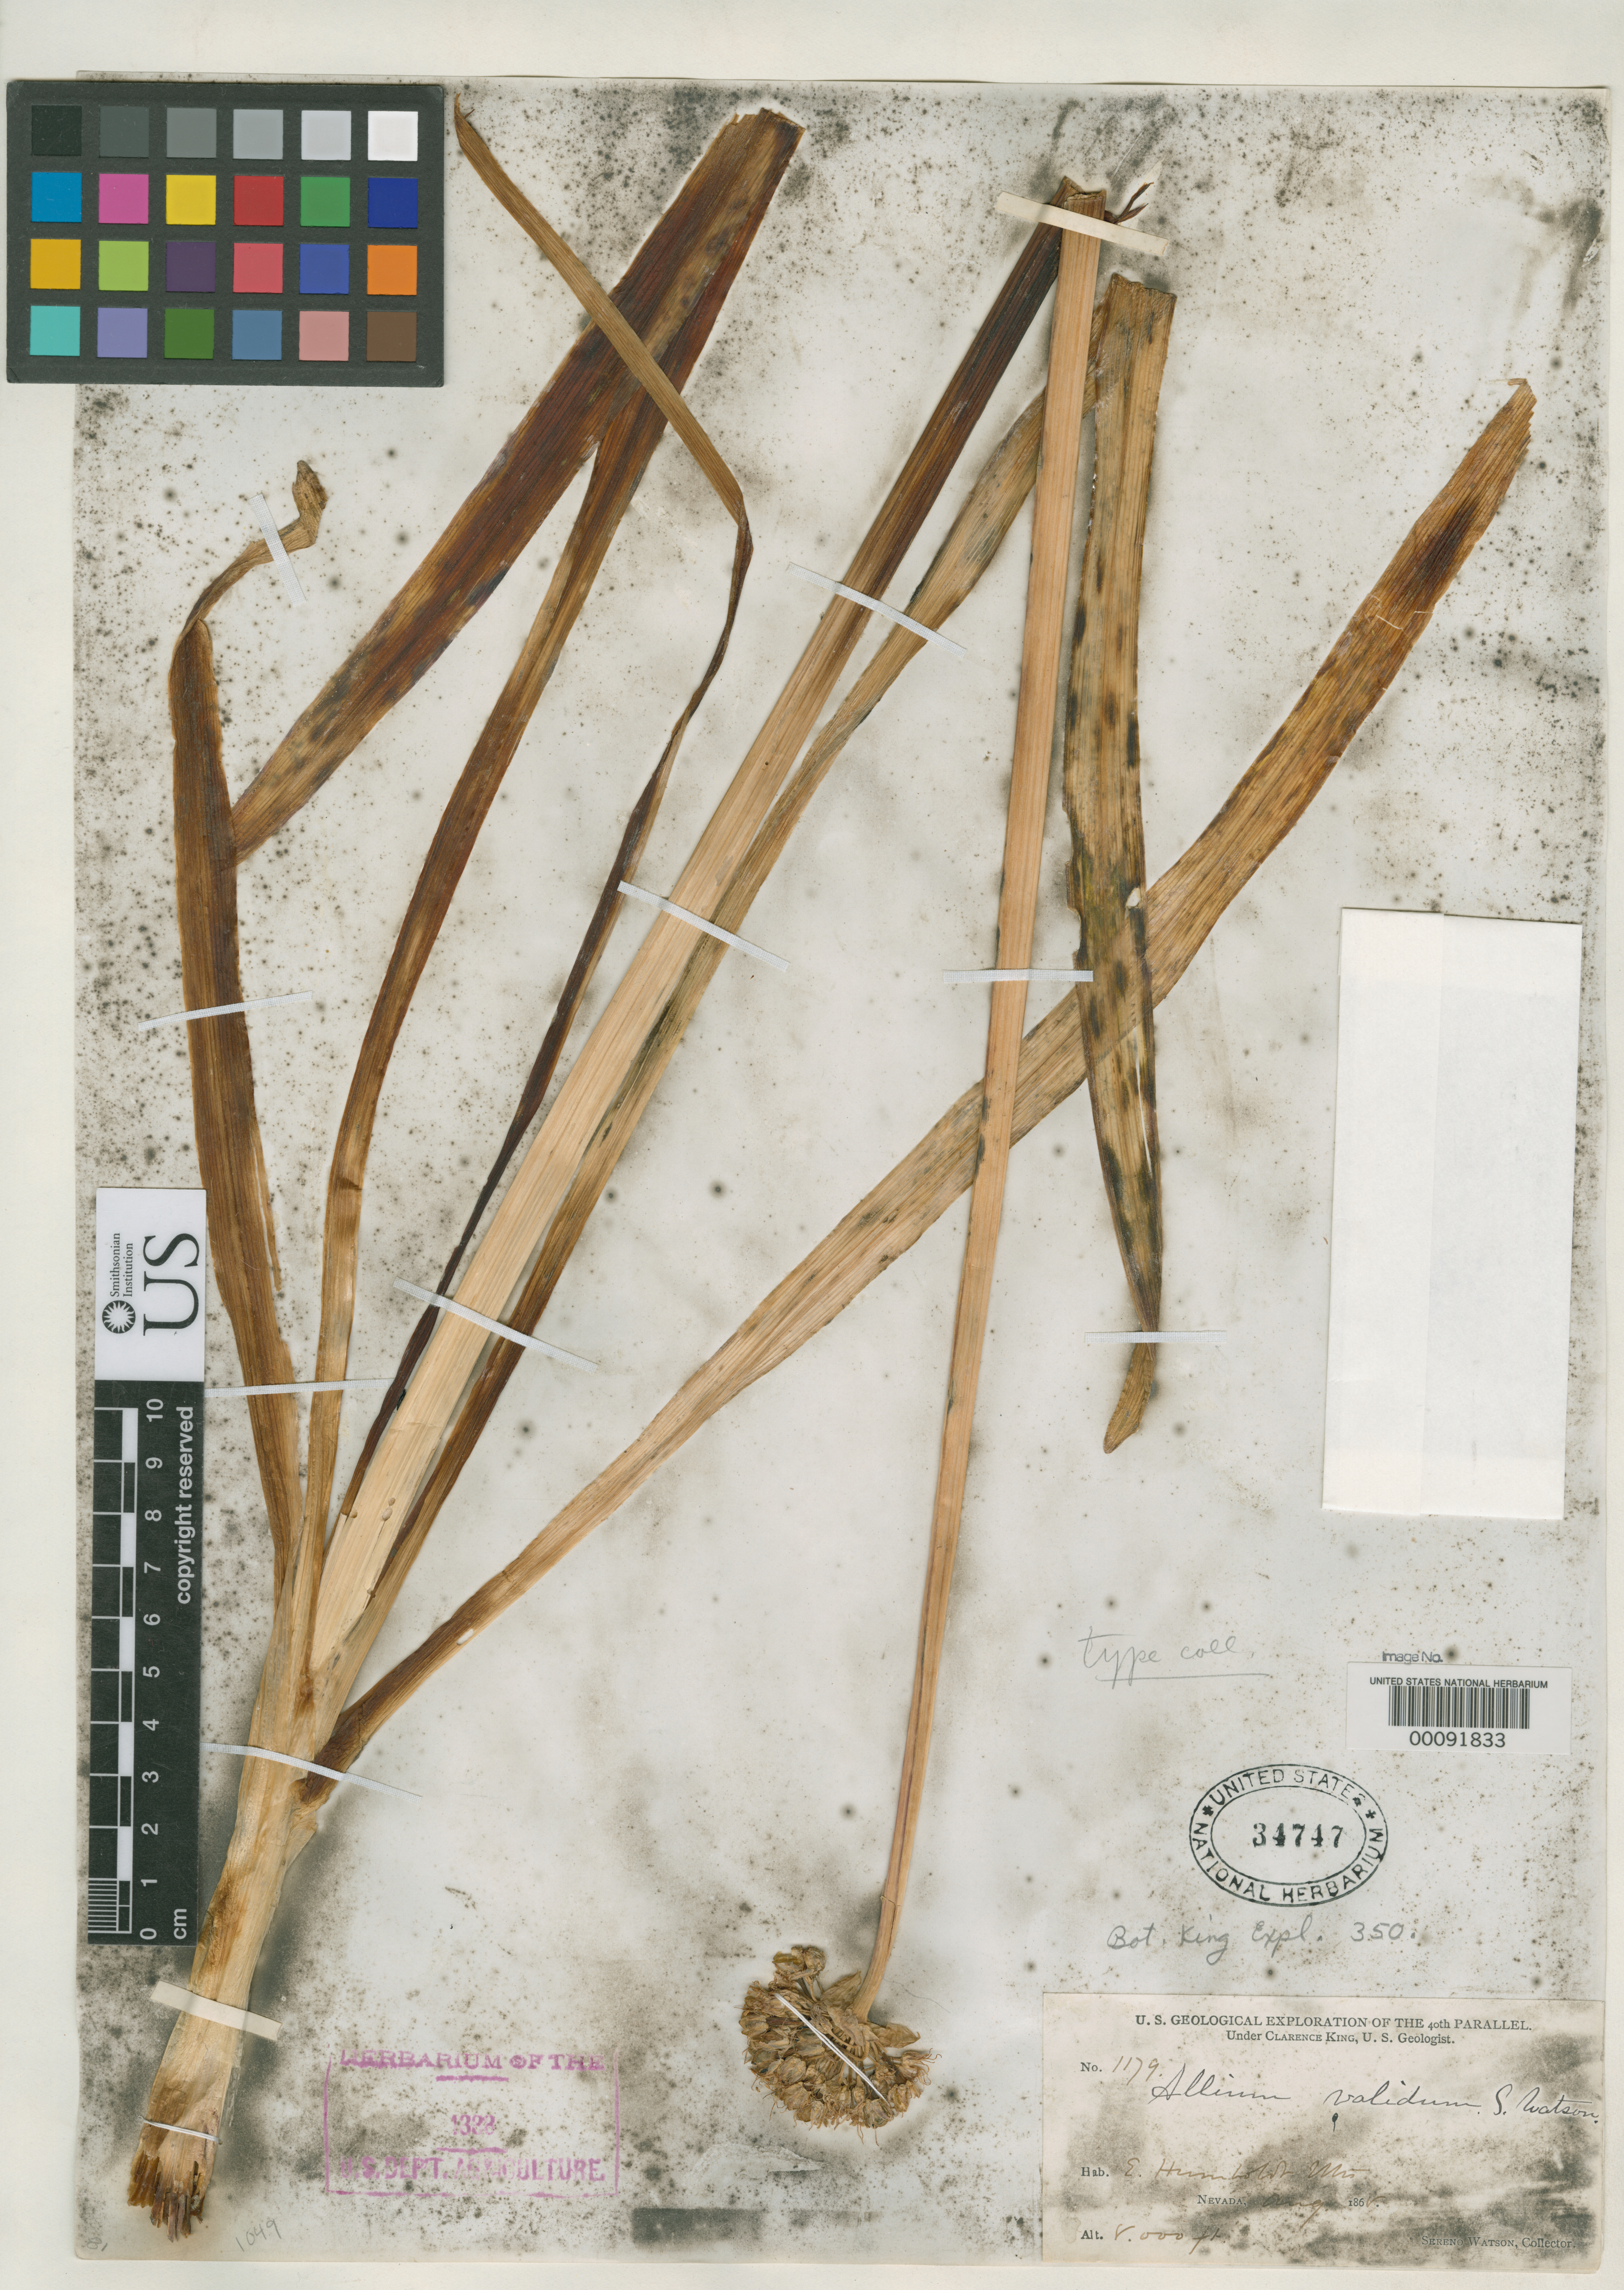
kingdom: Plantae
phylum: Tracheophyta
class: Liliopsida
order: Asparagales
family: Amaryllidaceae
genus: Allium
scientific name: Allium validum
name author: S. Watson in C. King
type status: Syntype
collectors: S. Watson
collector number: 1179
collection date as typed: Aug 1862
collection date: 1862-08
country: United States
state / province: Nevada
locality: Humboldt Mts.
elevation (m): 2438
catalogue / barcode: US 34747